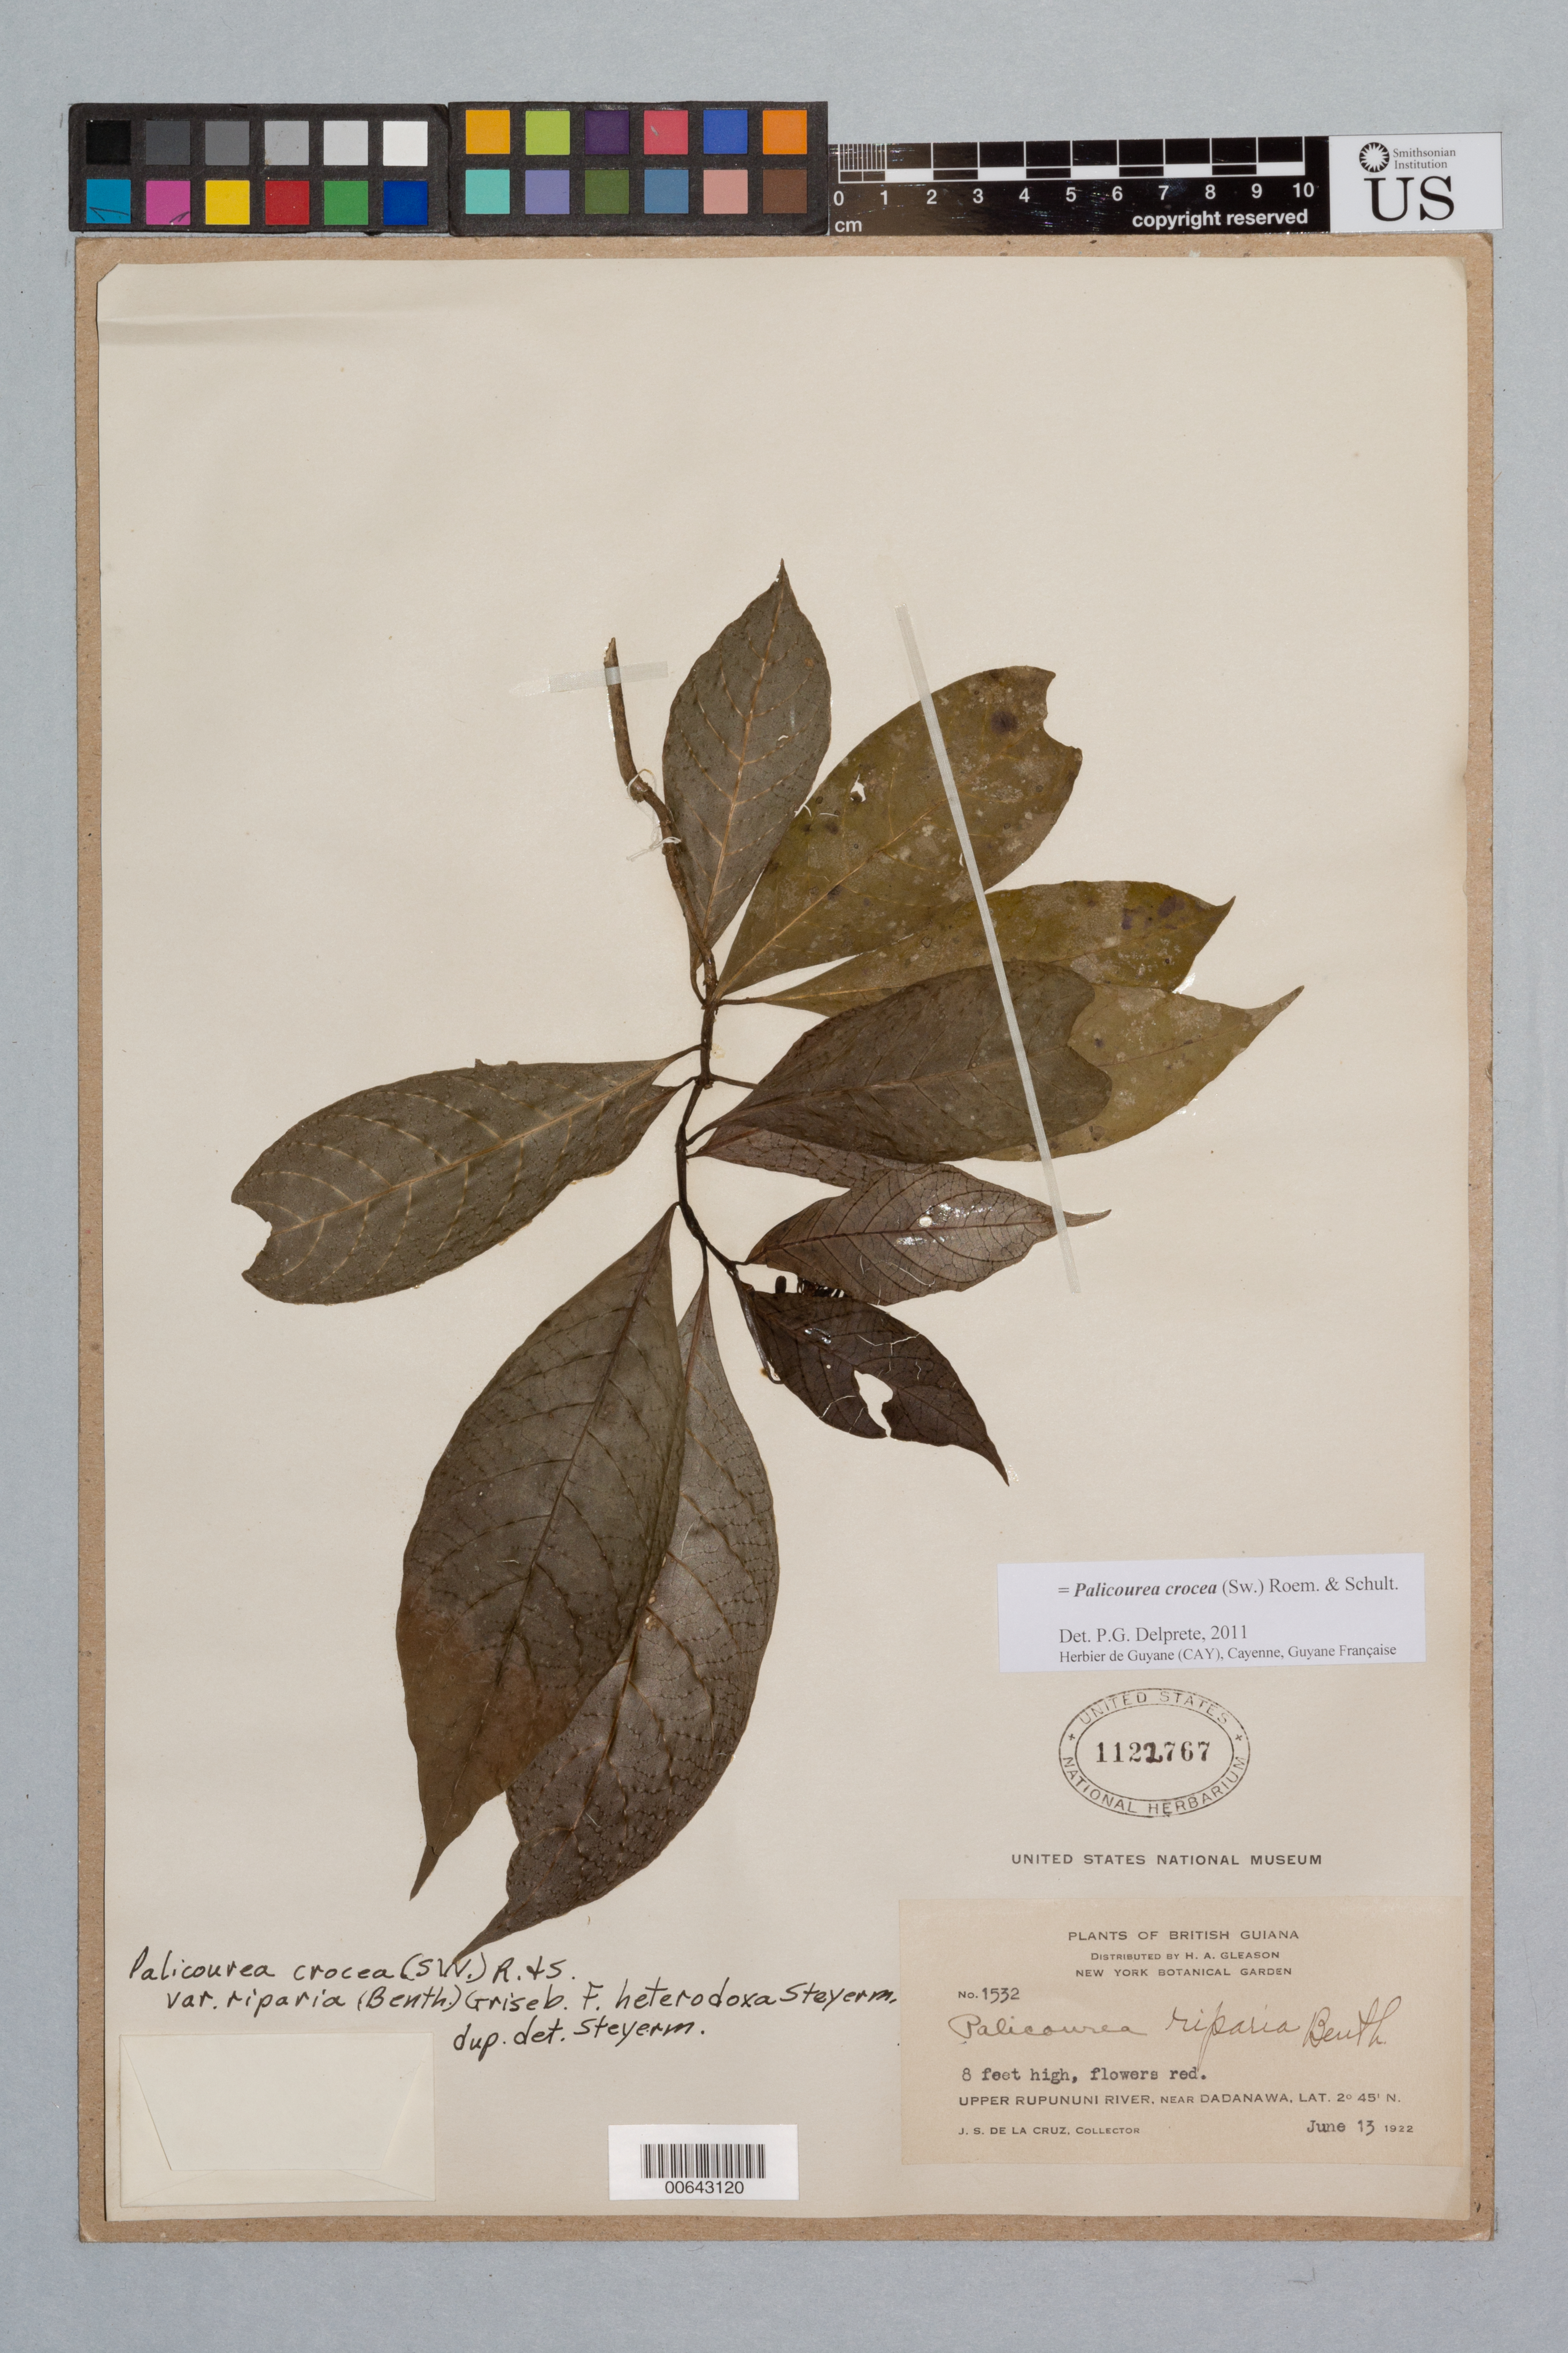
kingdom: Plantae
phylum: Tracheophyta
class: Magnoliopsida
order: Gentianales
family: Rubiaceae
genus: Palicourea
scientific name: Palicourea crocea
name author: (Sw.) Schult.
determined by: Delprete, P. G., Herb. de Guyane Cay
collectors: J. S. de la Cruz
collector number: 1532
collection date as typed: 13-Jun-22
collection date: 1922-06-13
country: Guyana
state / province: U. Takutu-U. Essequibo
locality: Dadanawa, vic., upper Rupununi R.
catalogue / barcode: US 1122767